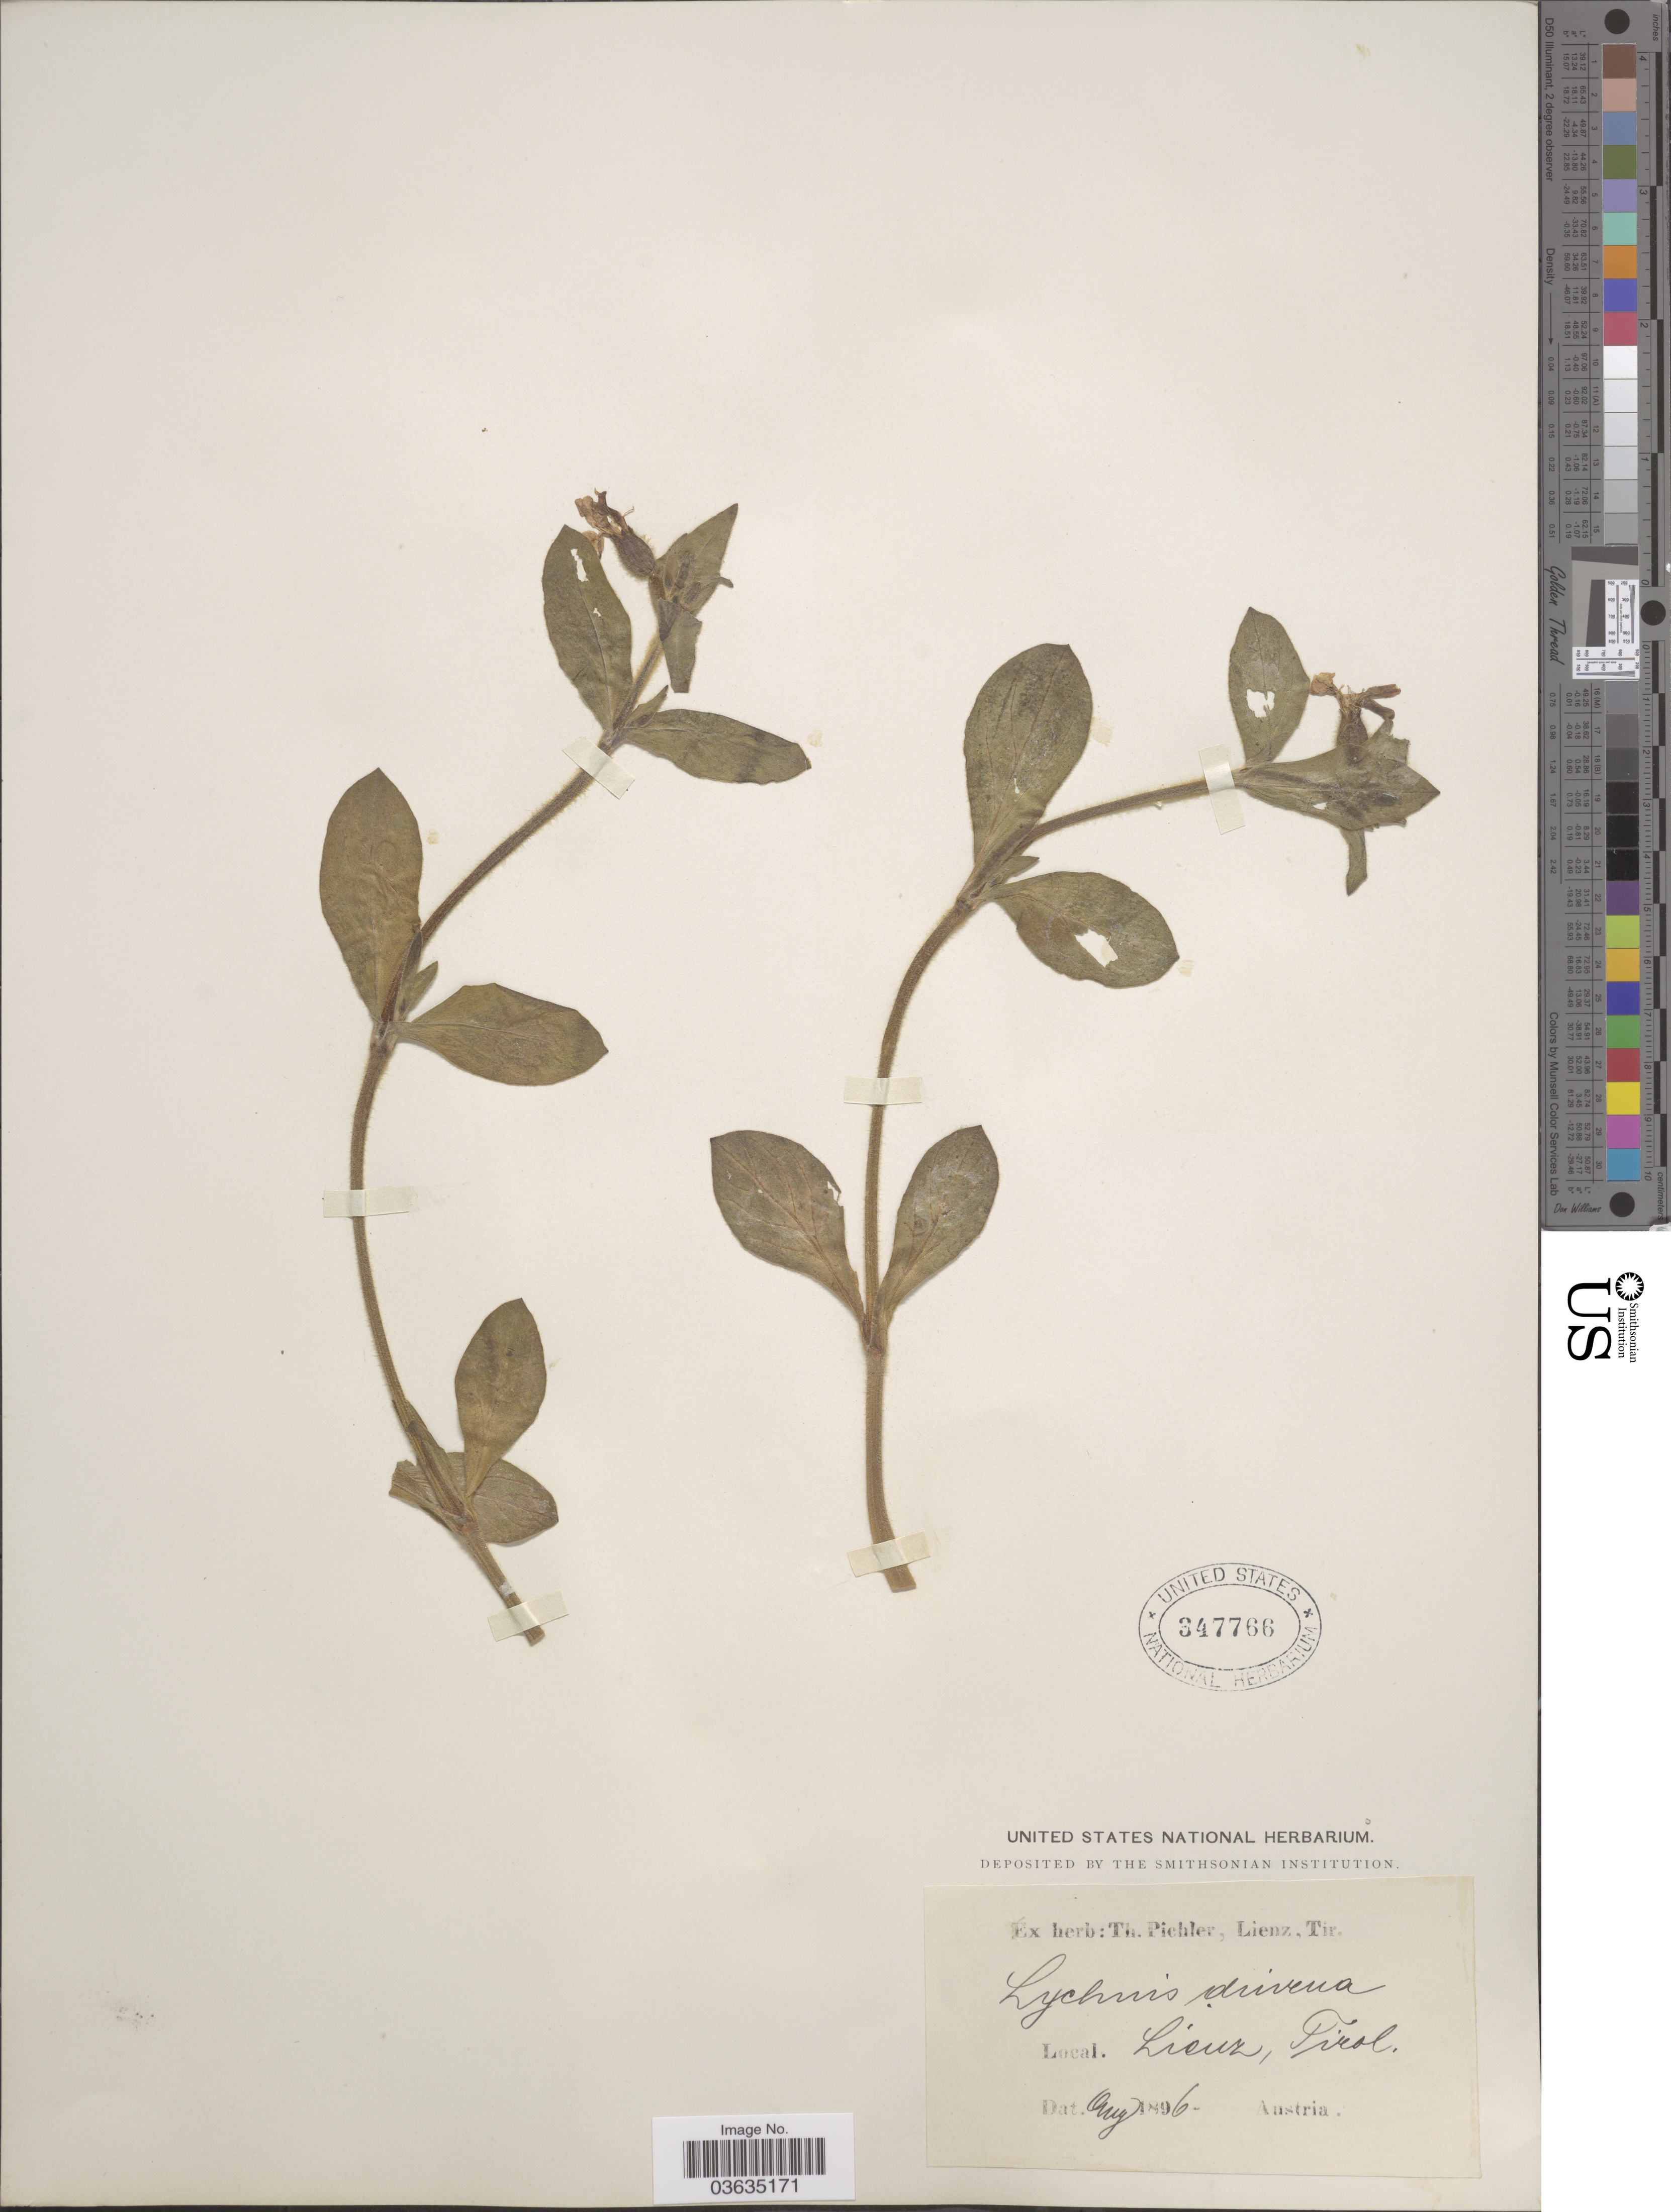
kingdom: Plantae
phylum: Tracheophyta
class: Magnoliopsida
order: Caryophyllales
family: Caryophyllaceae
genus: Silene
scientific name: Silene dioica subsp. dioica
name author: (L.) Clairv.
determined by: Strong, Mark T., (BOT), Smithsonian Institution - National Museum of Natural History (UNITED STATES)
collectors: ex herb. T. Pichler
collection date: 1896-08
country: Austria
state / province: Tirol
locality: Lienz.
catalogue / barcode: US 347766